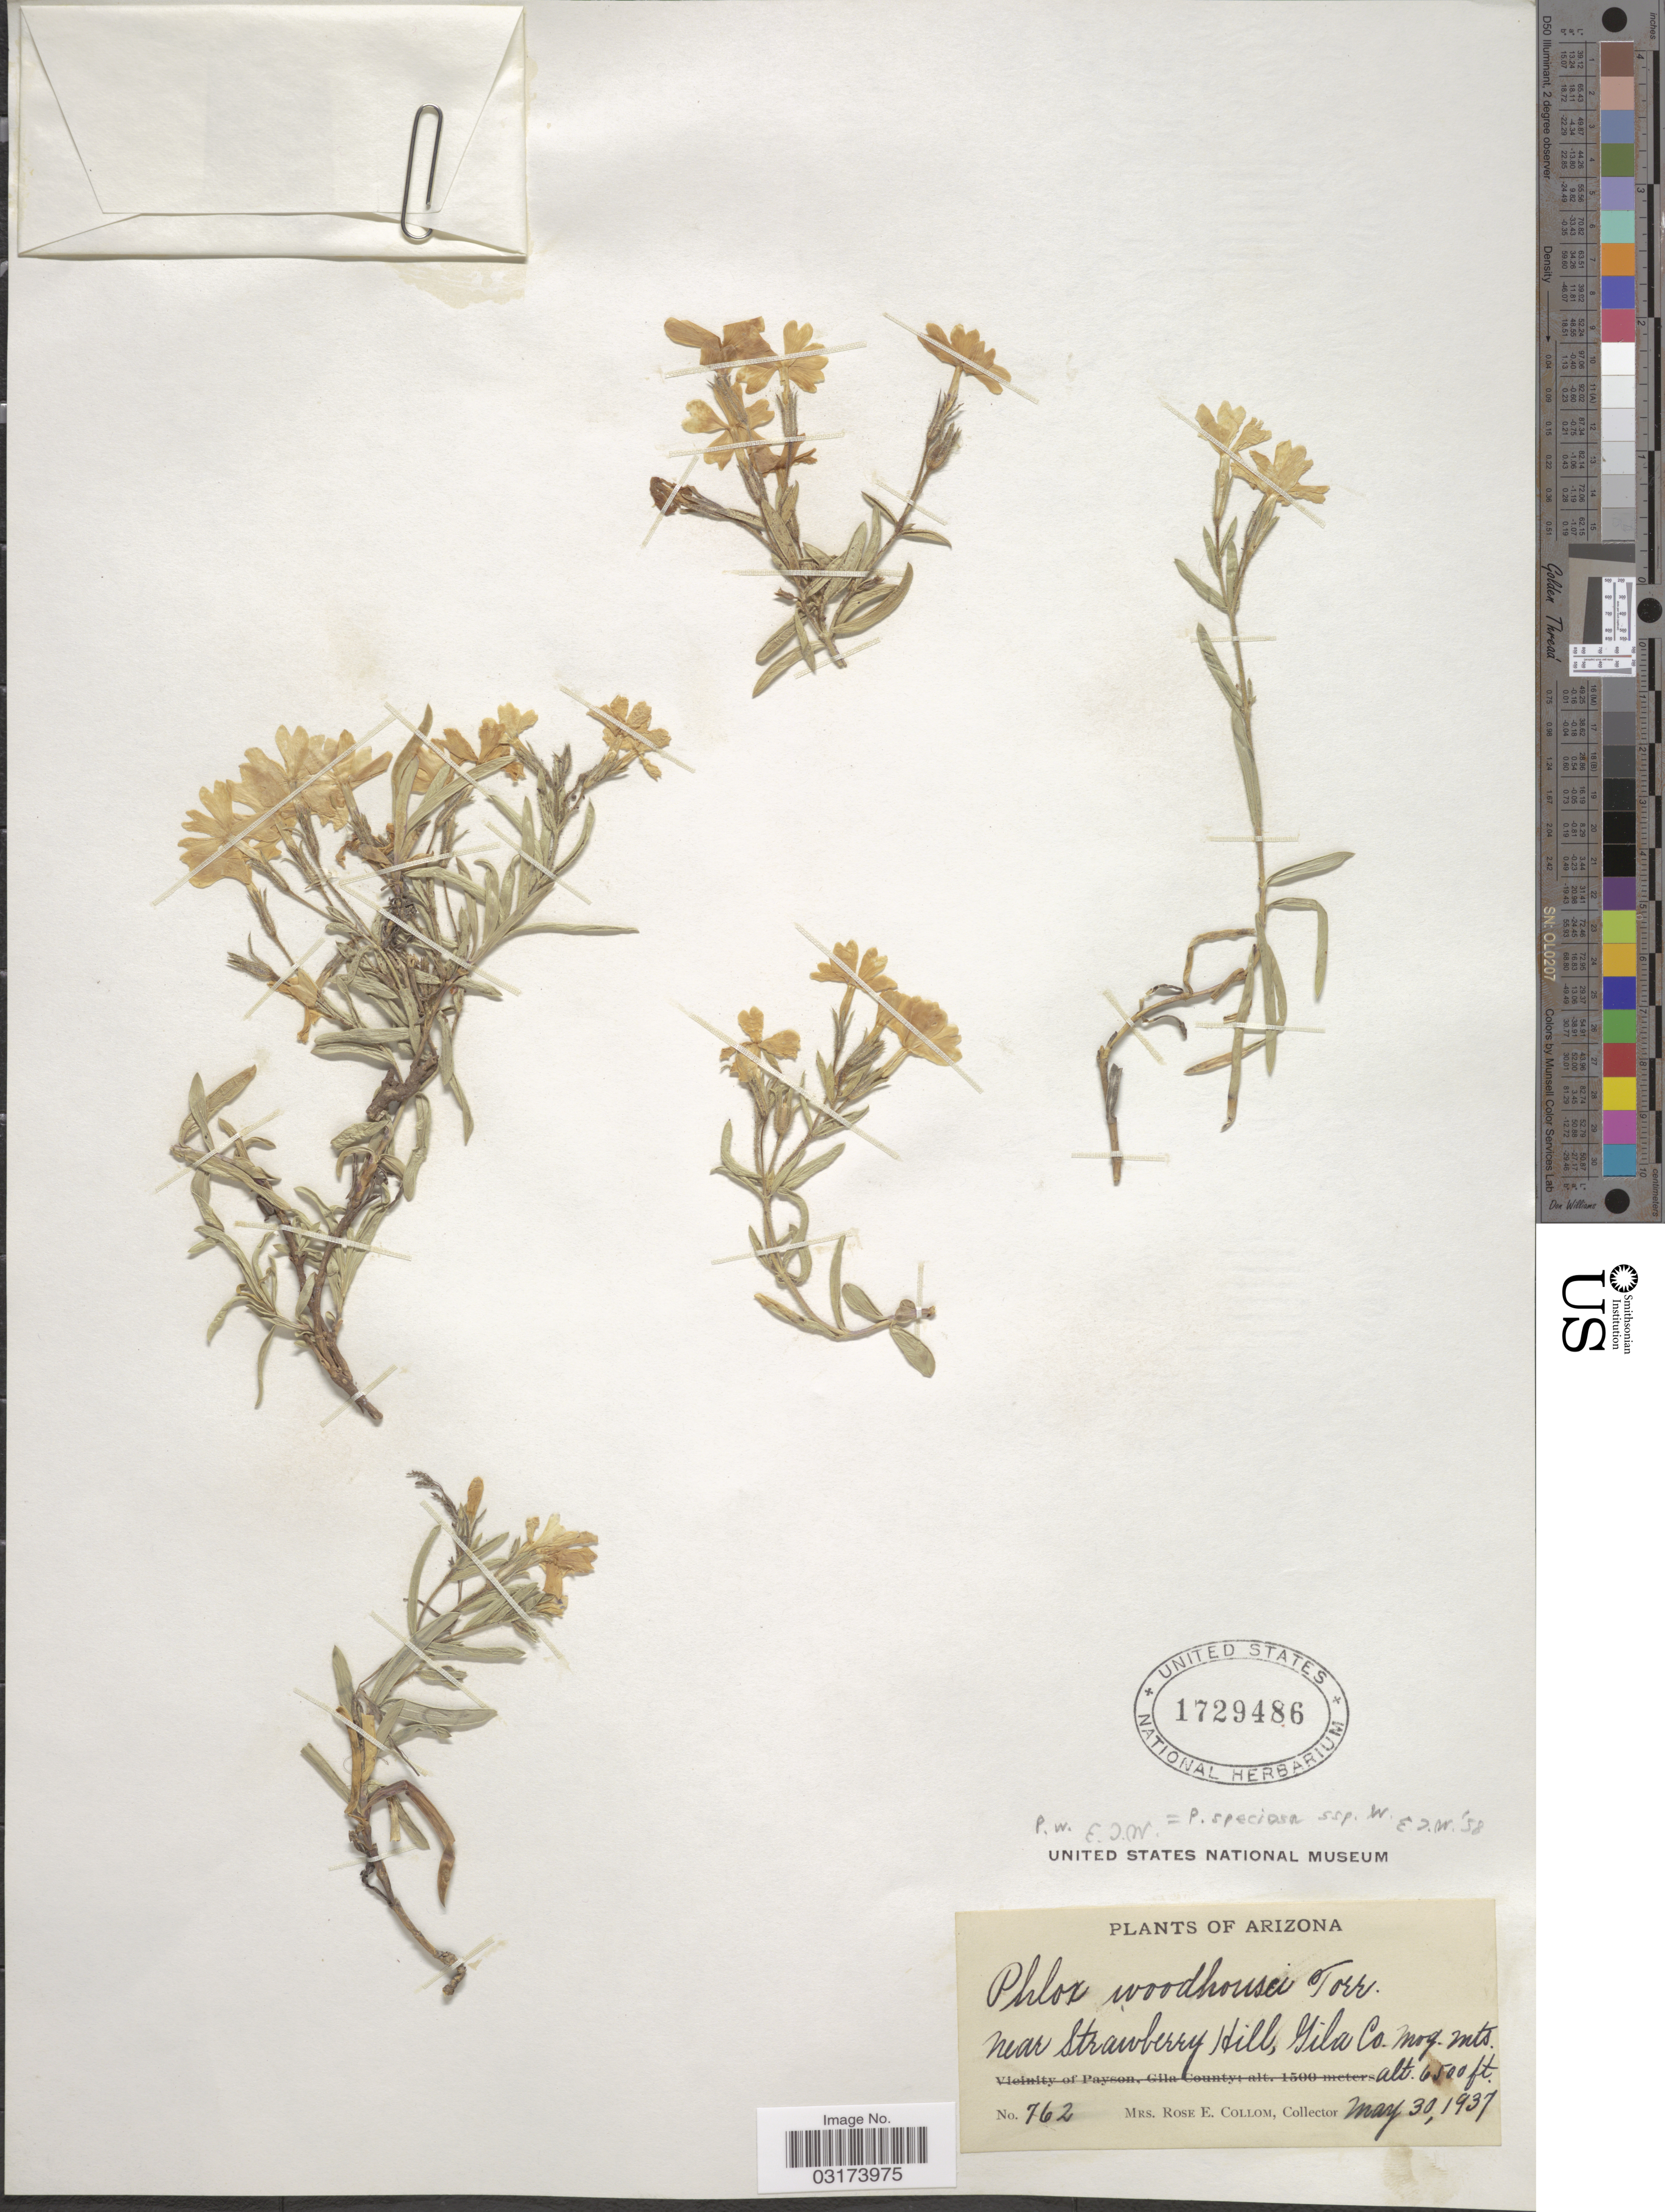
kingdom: Plantae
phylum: Tracheophyta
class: Magnoliopsida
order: Ericales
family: Polemoniaceae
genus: Phlox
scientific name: Phlox woodhousei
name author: (A. Gray) E.E. Nelson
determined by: Mayfield, M. H.; Ferguson, C. J.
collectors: R. E. Collom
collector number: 762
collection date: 1937-05-30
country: United States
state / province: Arizona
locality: Near Strawberry Hill, Gila Co. mog. mts.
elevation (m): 1981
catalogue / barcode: US 1729486